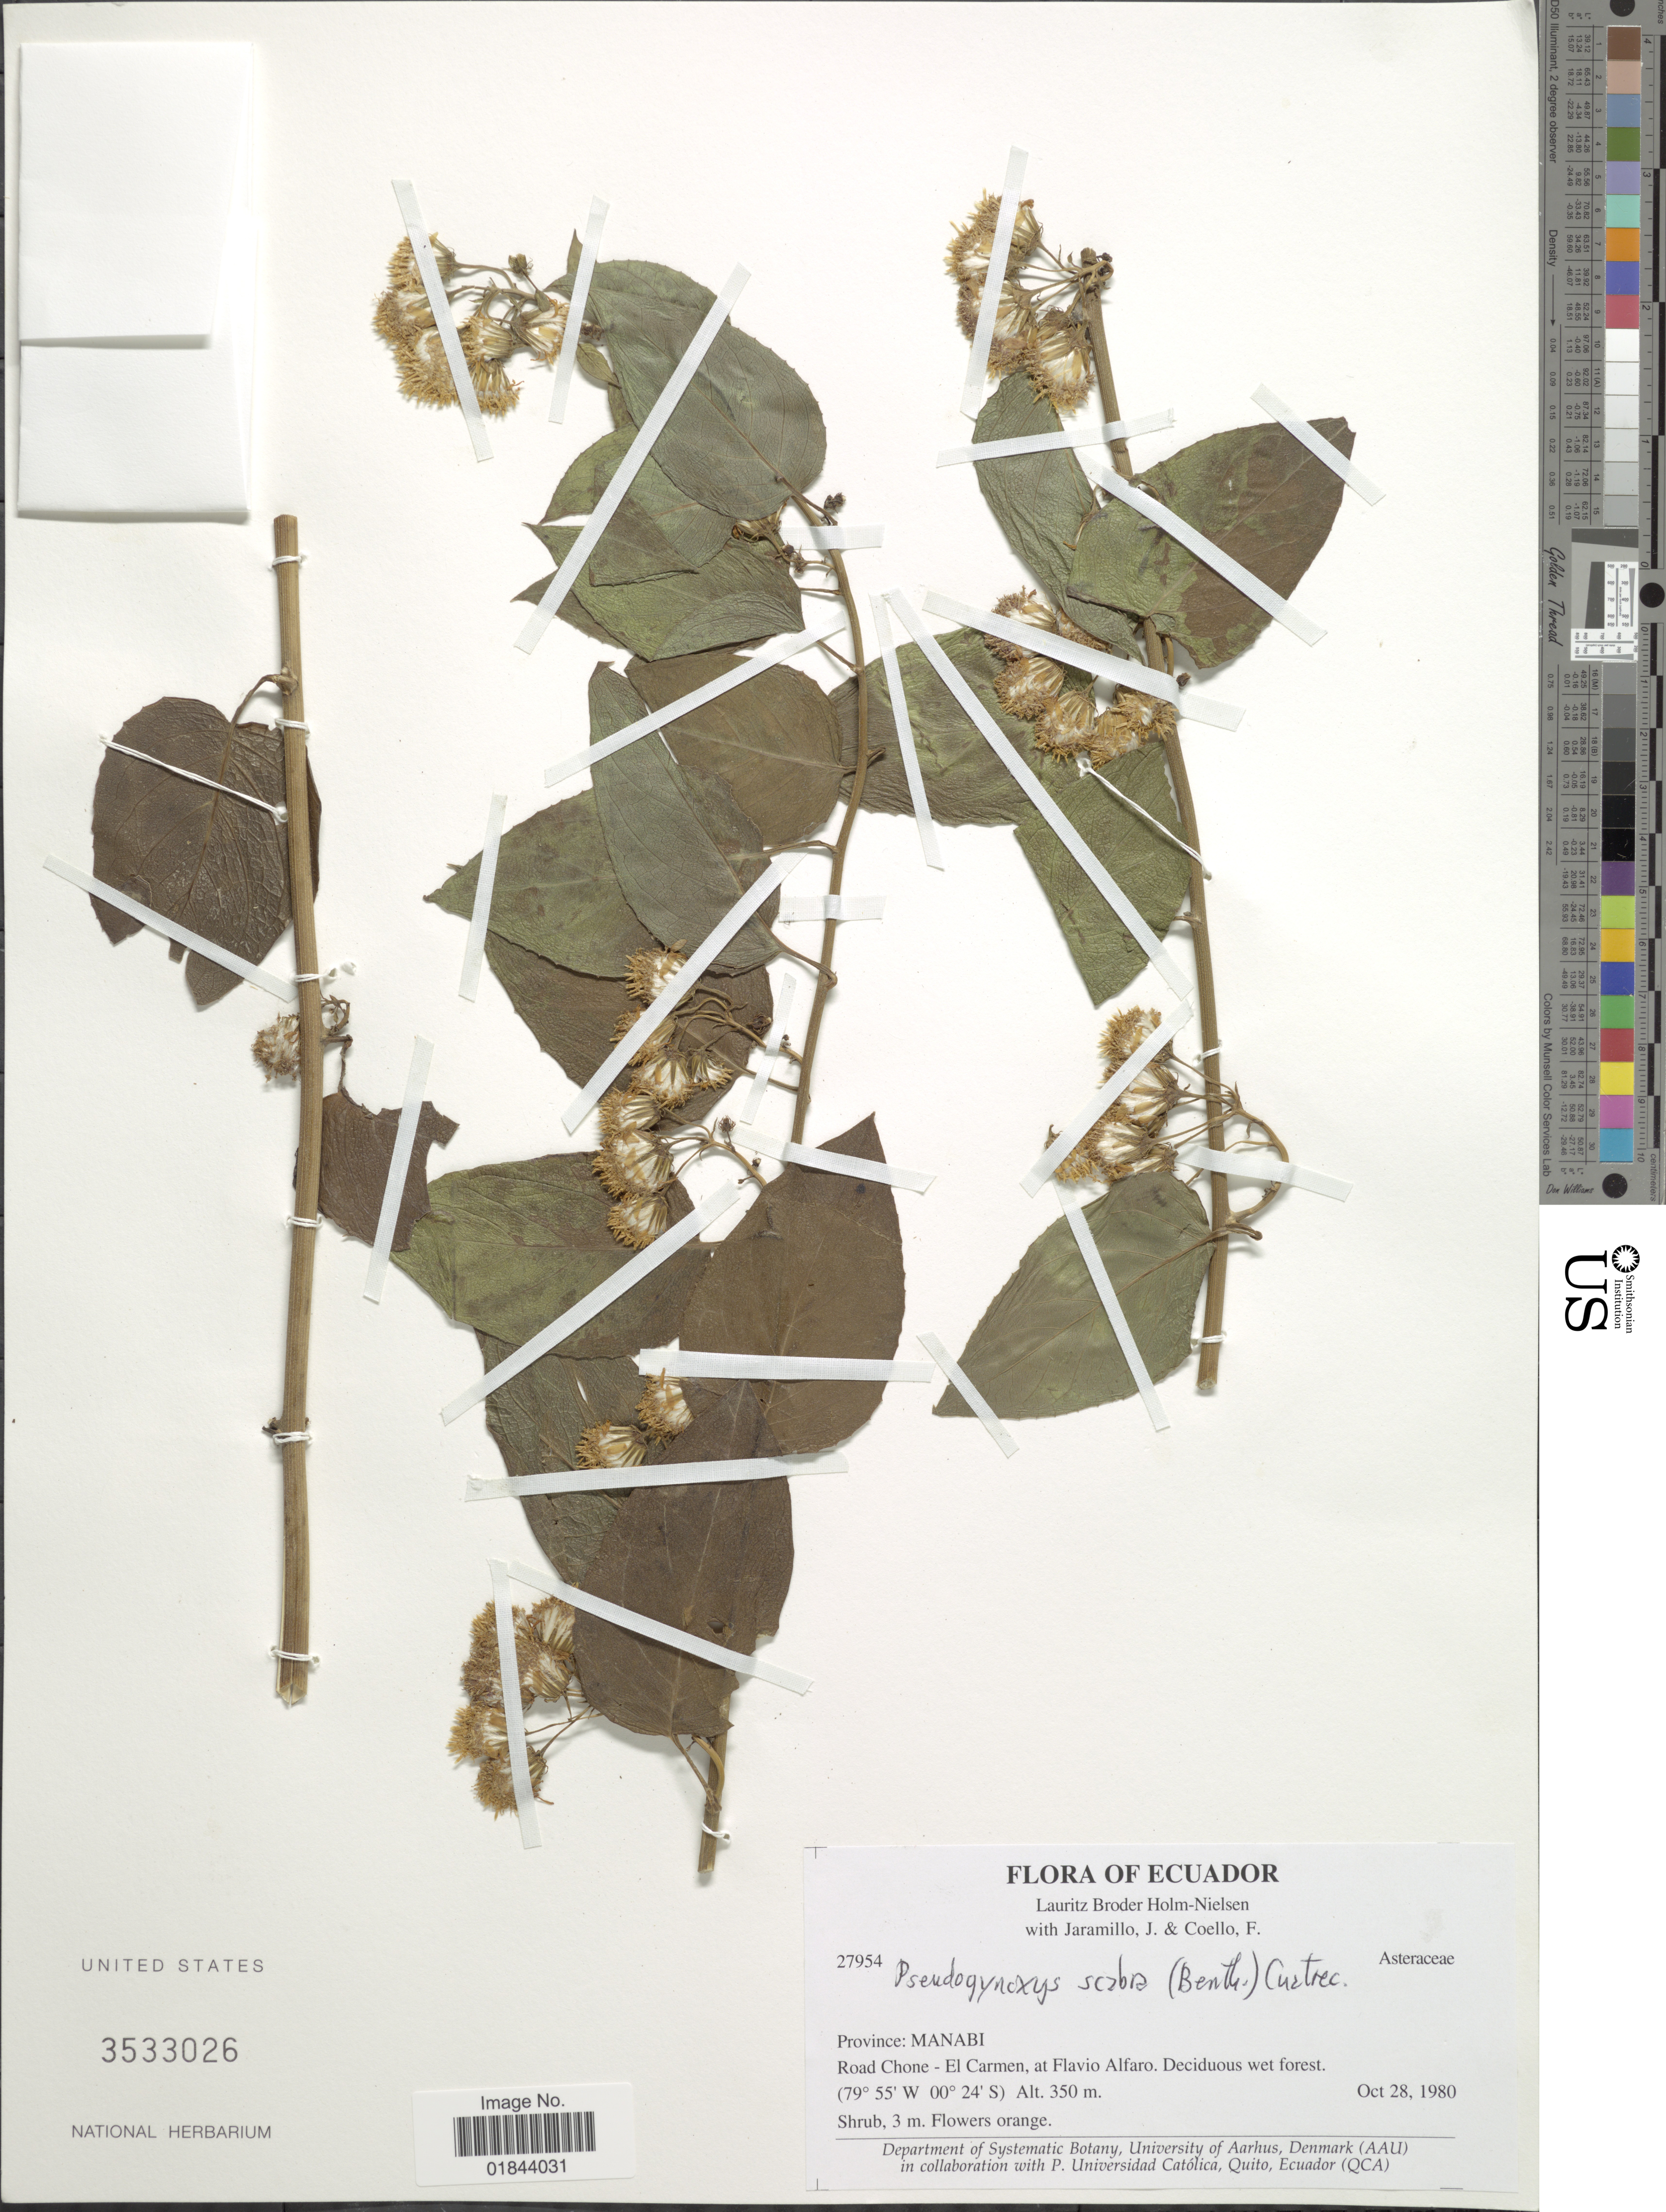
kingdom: Plantae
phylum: Tracheophyta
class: Magnoliopsida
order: Asterales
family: Asteraceae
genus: Pseudogynoxys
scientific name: Pseudogynoxys scabra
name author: (Benth.) Cuatrec.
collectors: L. B. Holm-Nielsen, J. Jaramillo & F. Coello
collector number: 27954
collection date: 1980-10-28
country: Ecuador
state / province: Manabí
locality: Road Chone - El Carmen, at Flavio Alfaro. Deciduous wet forest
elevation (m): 350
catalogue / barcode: US 3533026